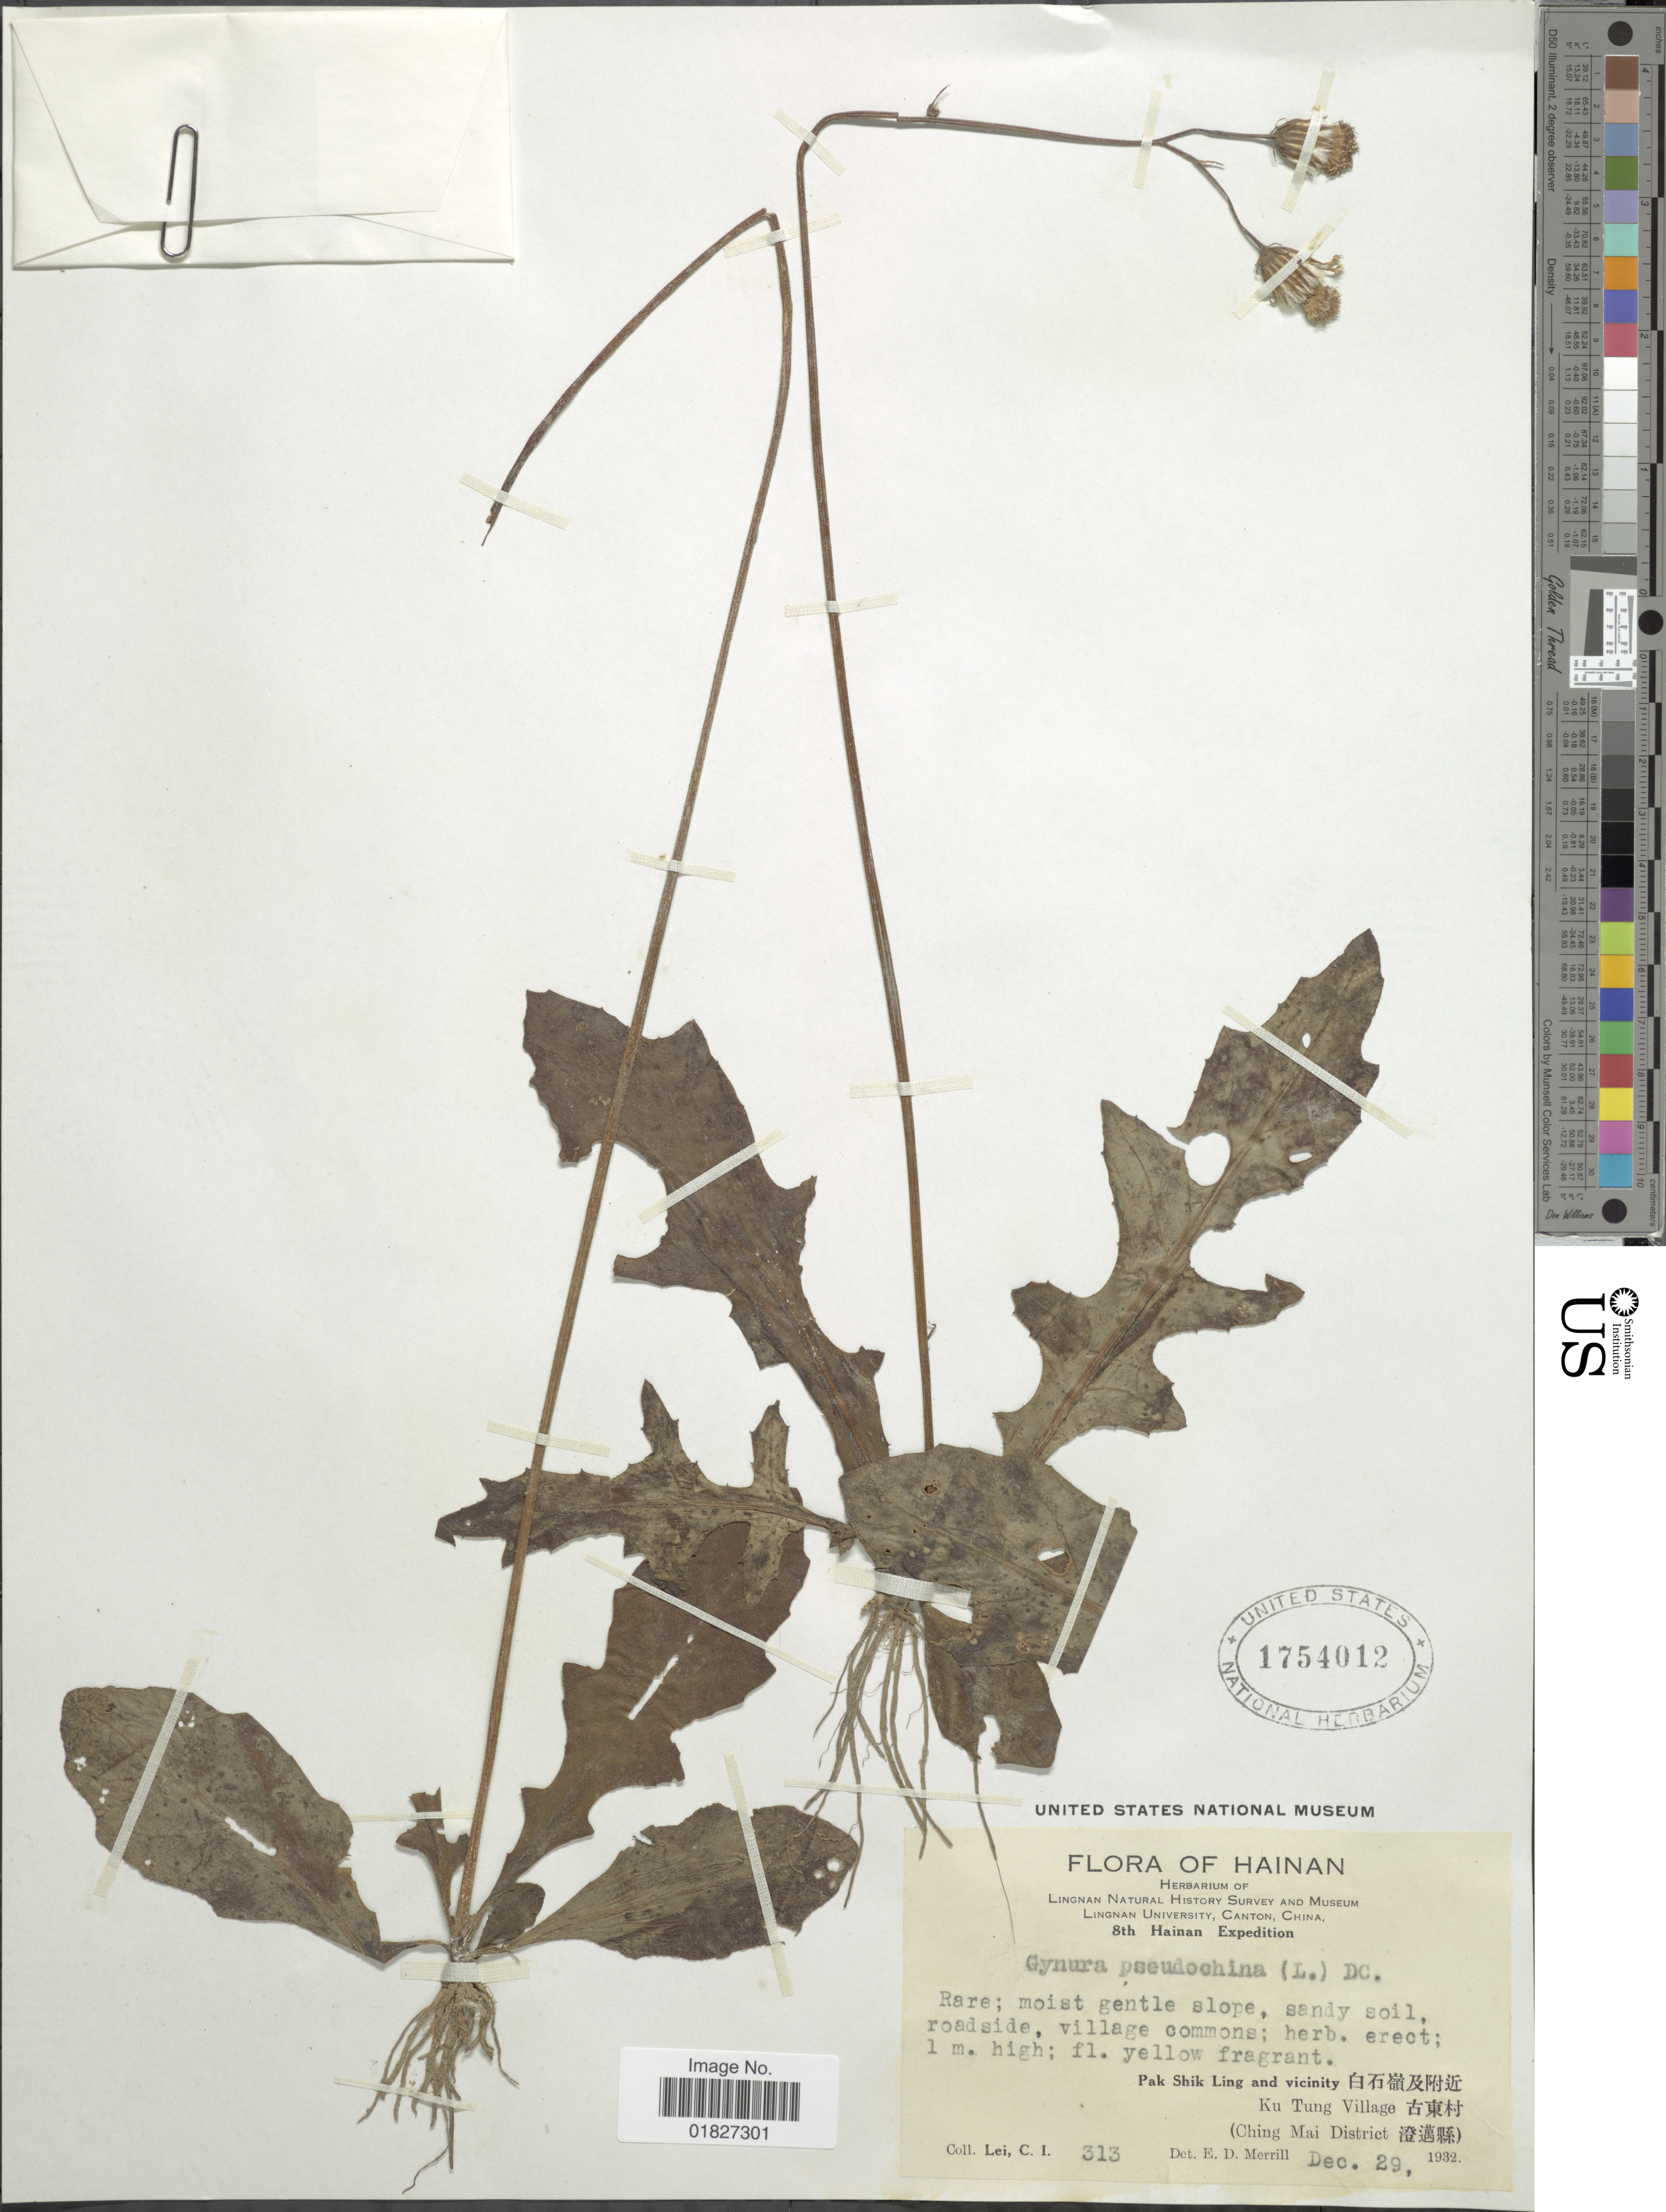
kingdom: Plantae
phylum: Tracheophyta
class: Magnoliopsida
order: Asterales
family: Asteraceae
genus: Gynura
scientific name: Gynura pseudochina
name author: (L.) DC.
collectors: C. I. Lei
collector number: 313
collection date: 1932-12-29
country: China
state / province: Hainan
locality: Pak Shik Ling and Vicinity, Ku Tung Village (Ching Mai District)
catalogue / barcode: US 1754012